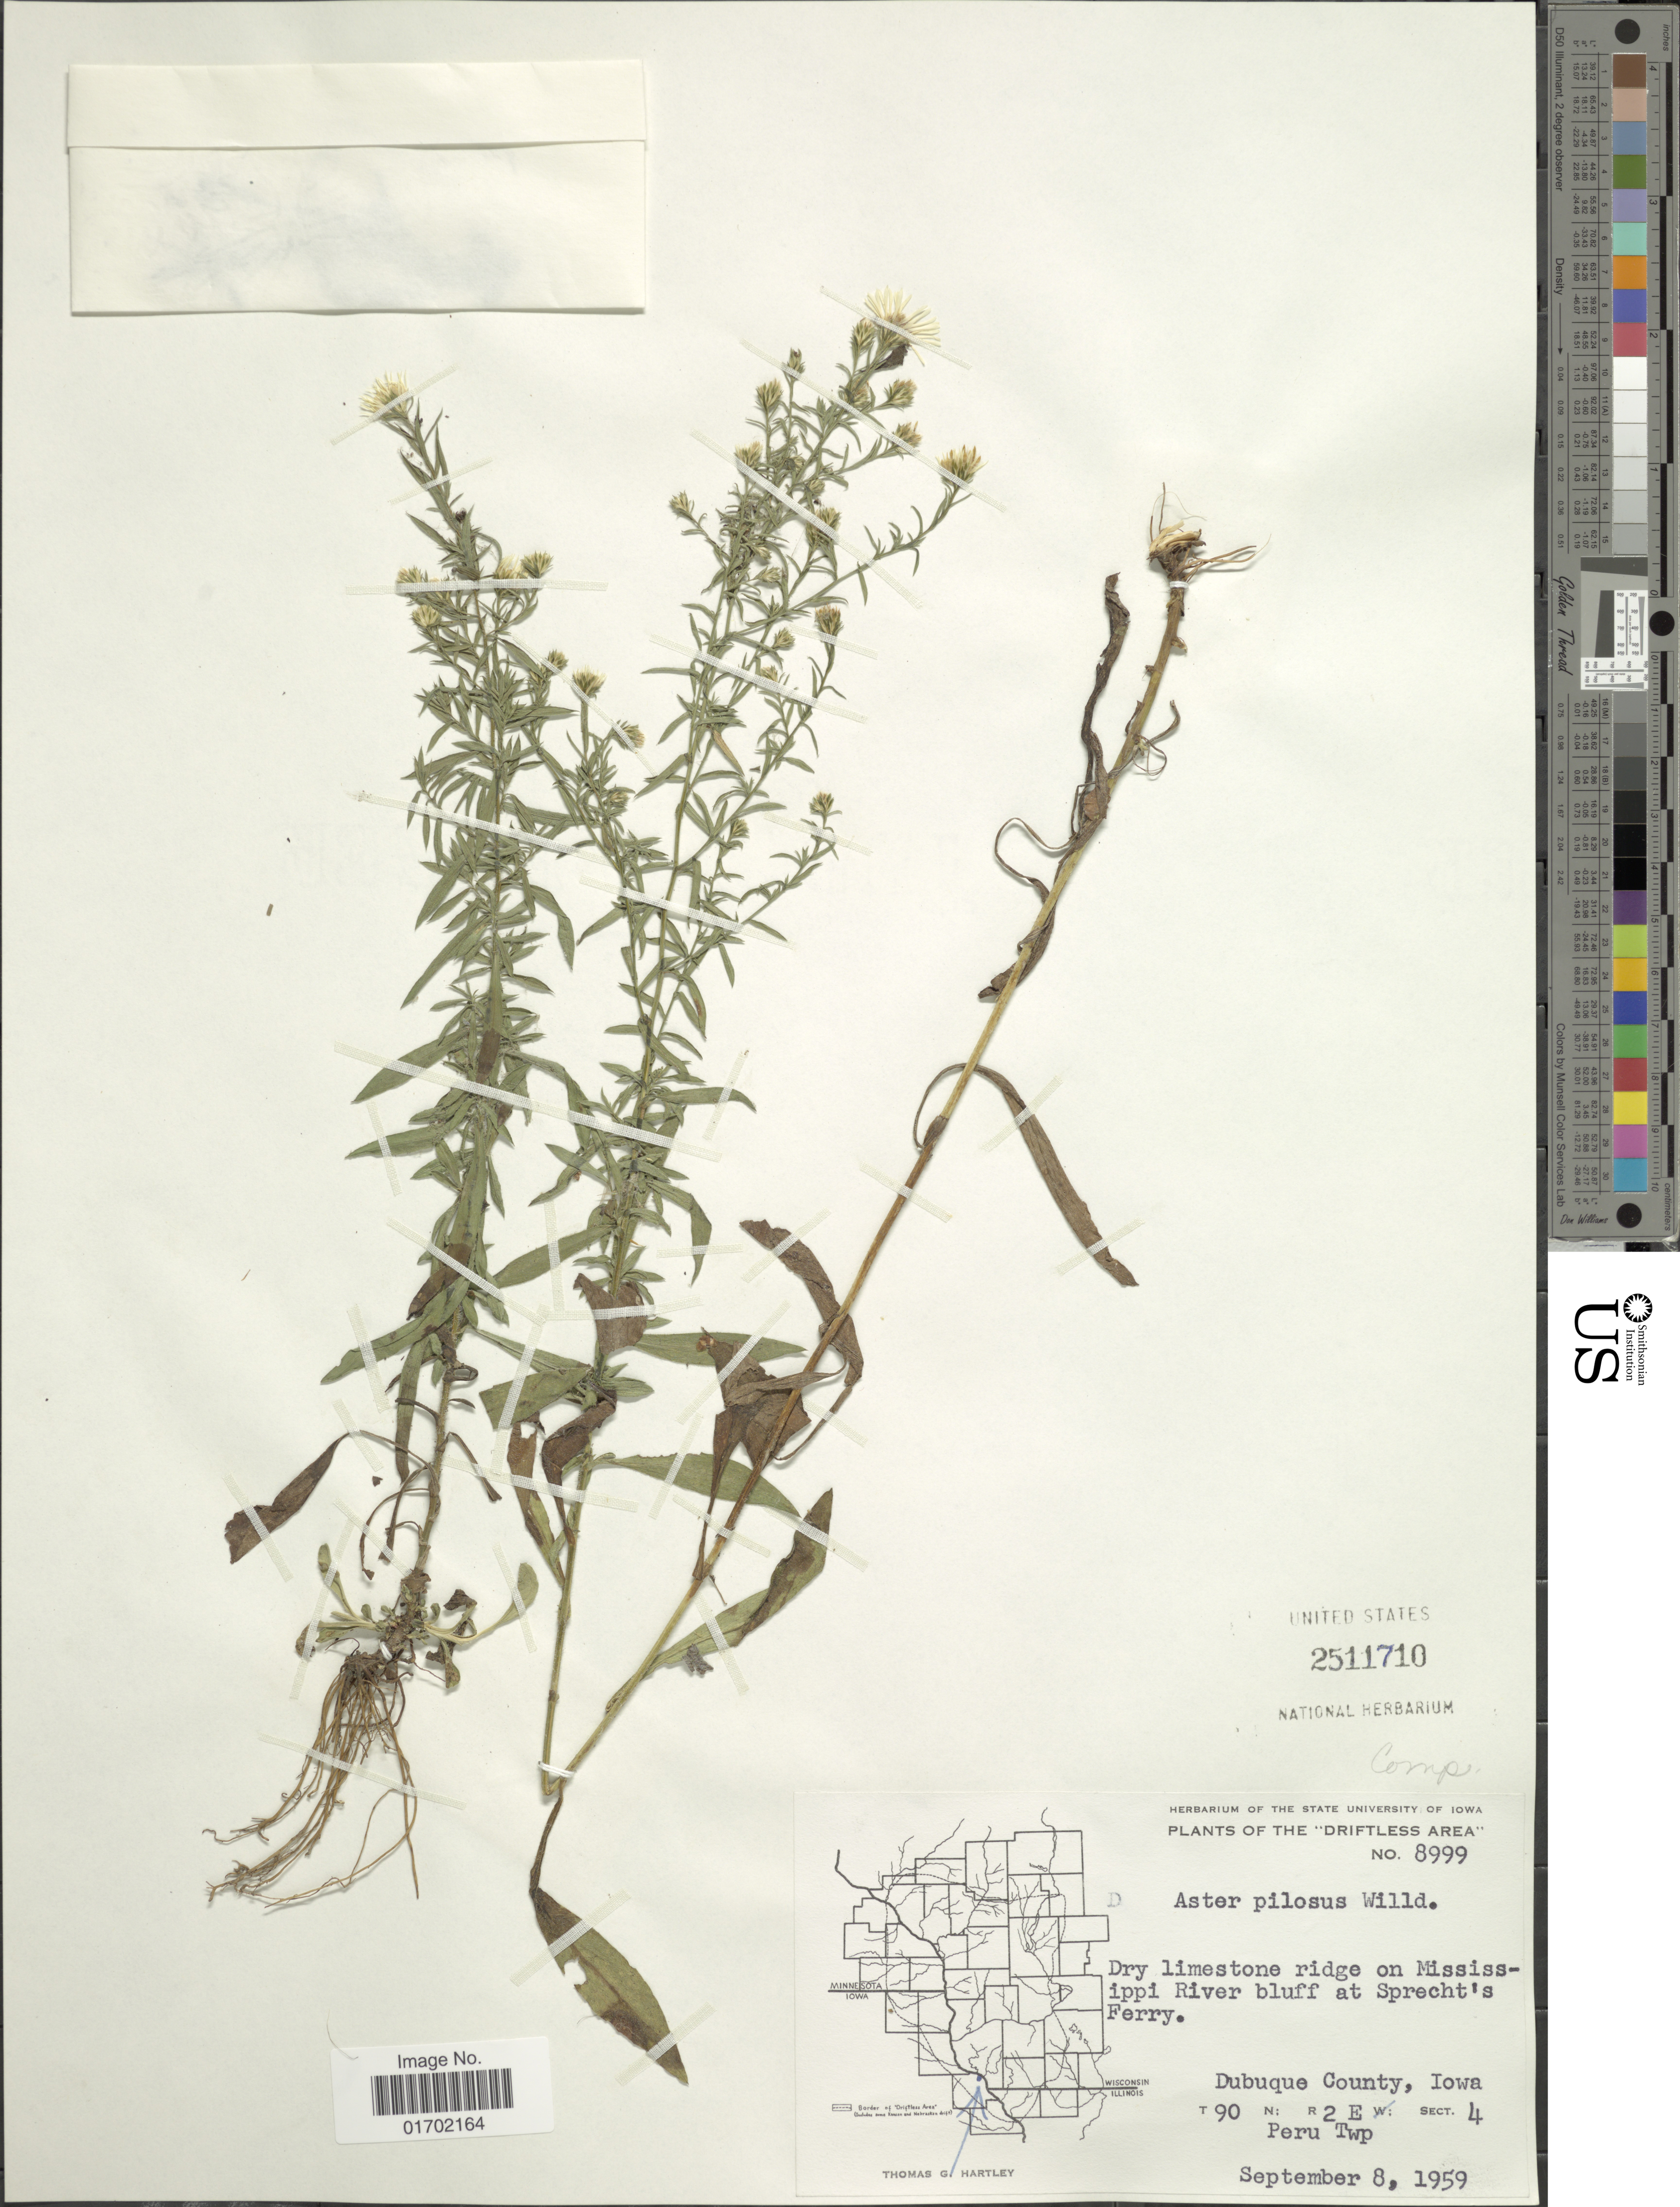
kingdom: Plantae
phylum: Tracheophyta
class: Magnoliopsida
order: Asterales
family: Asteraceae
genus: Symphyotrichum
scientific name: Symphyotrichum pilosum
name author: (Willd.) G.L. Nesom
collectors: T. G. Hartley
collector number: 8999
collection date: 1959-09-08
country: United States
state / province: Iowa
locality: Driftless Area, ridge on Mississippi River bluff at Sprecht's Ferry, Dubuque County, T90N, R2E, Sect.4, peru Twp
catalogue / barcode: US 2511710